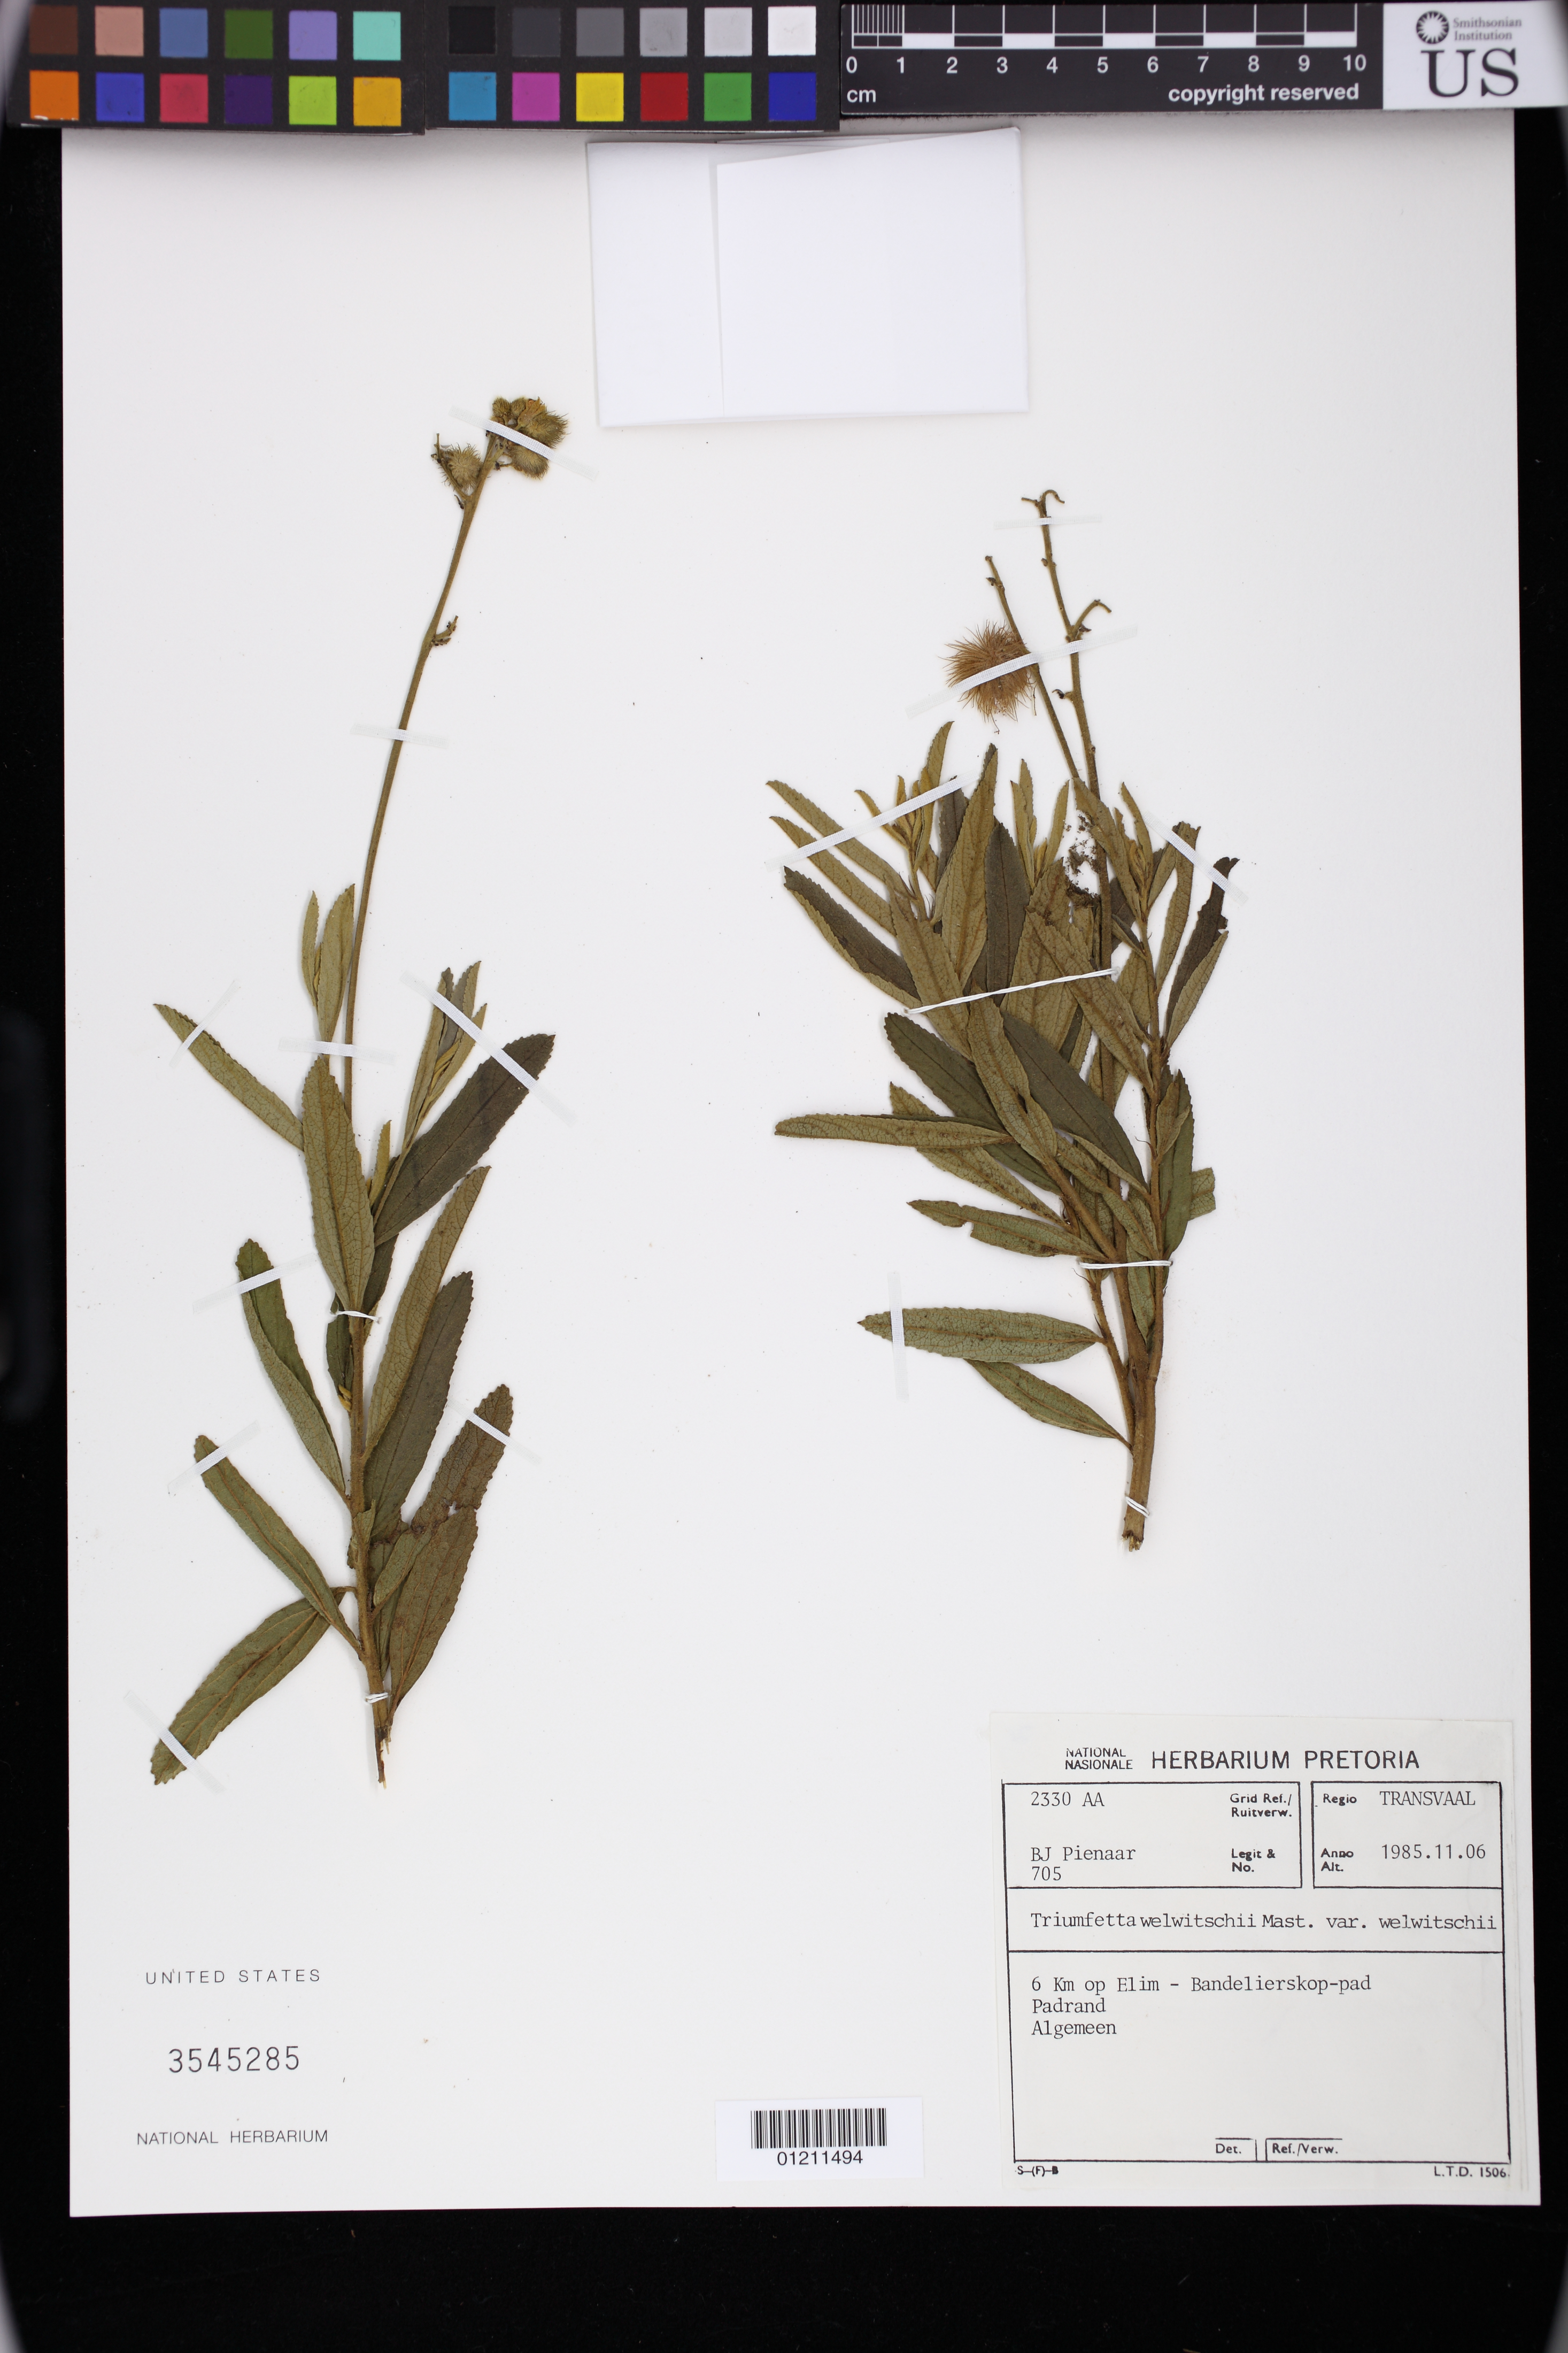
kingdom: Plantae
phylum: Tracheophyta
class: Magnoliopsida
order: Malvales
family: Malvaceae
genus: Triumfetta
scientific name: Triumfetta welwitschii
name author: Mast.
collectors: B. Pienaar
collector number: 705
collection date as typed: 11 Jun 1985 or 06 Nov 1985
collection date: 1985-06-11 or 1985-11-06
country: South Africa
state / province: Limpopo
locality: Grid Ref.: 2330 AA. Regio: Transvaal.. 6 Km op Elim-Bandelierskop-pad Padrand. Algemeen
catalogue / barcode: US 3545285